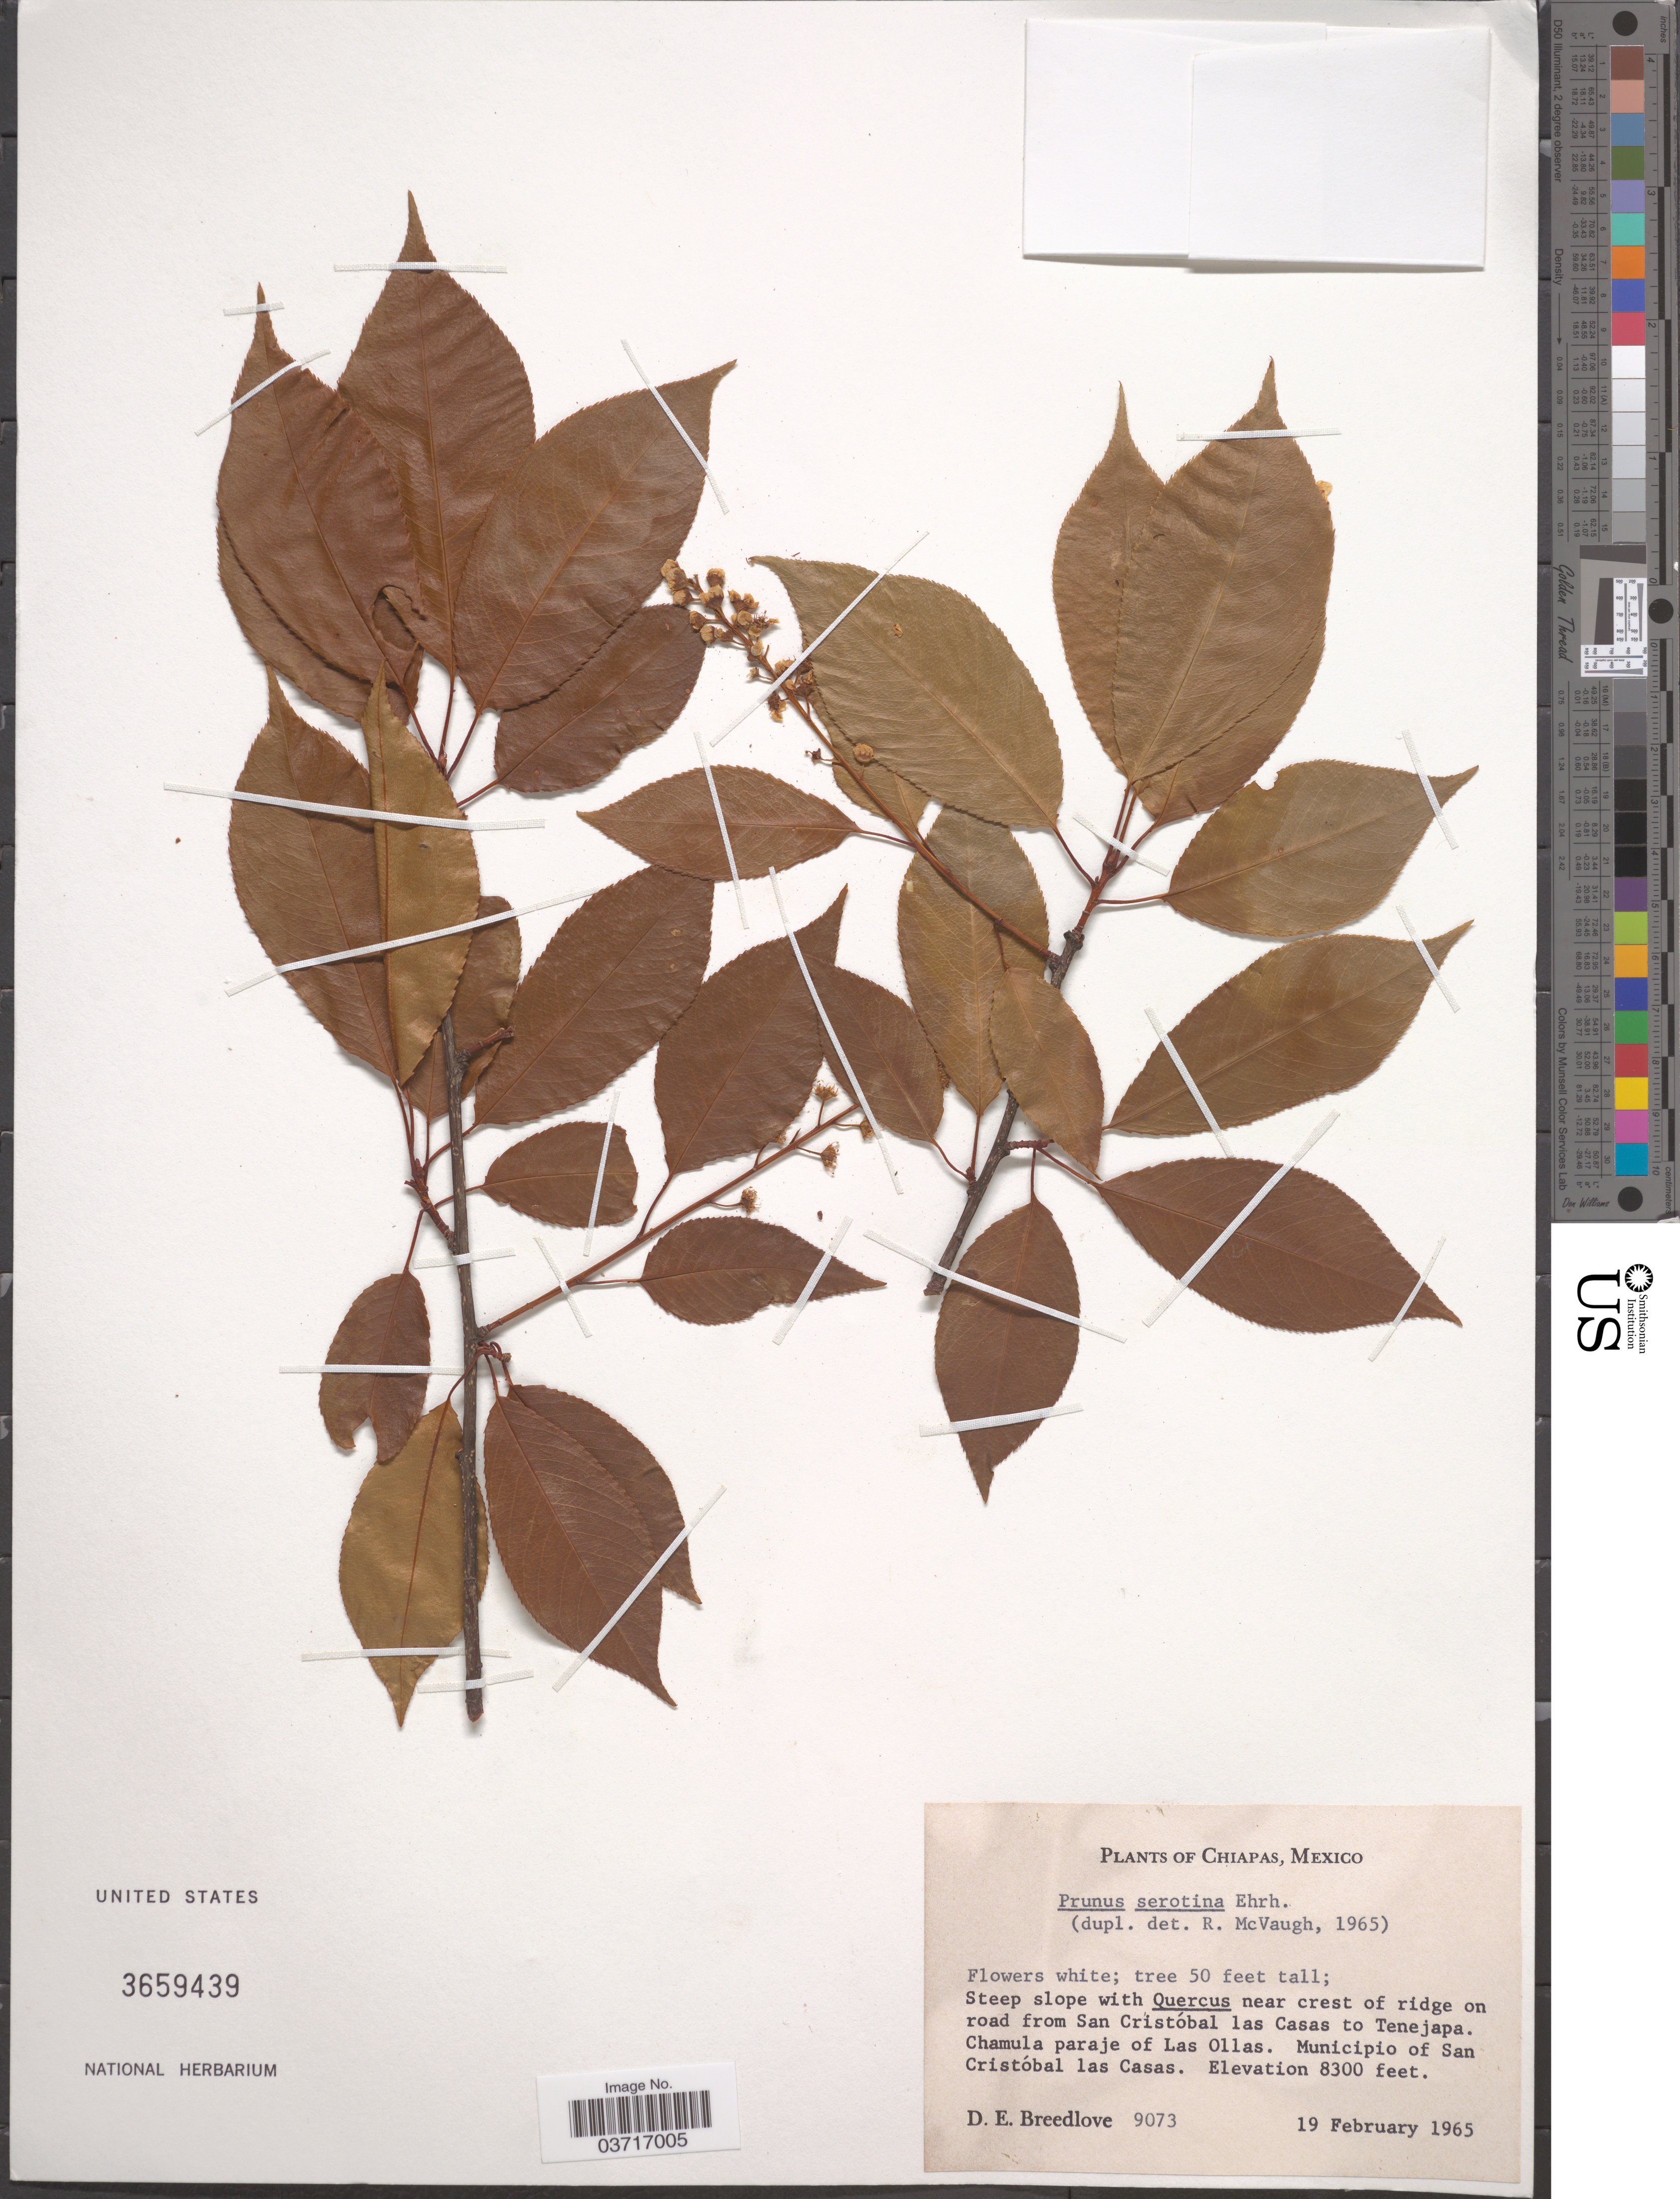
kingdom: Plantae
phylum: Tracheophyta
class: Magnoliopsida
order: Rosales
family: Rosaceae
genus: Prunus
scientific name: Prunus serotina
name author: Ehrh.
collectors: D. E. Breedlove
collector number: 9073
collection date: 1965-02-19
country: Mexico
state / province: Chiapas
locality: Near crest of ridge on road from San Cristóbal las Casas to Tenejapa. Chamula paraje of Las Ollas. Municipio of San Cristóbal las Casas.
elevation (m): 2530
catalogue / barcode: US 3659439